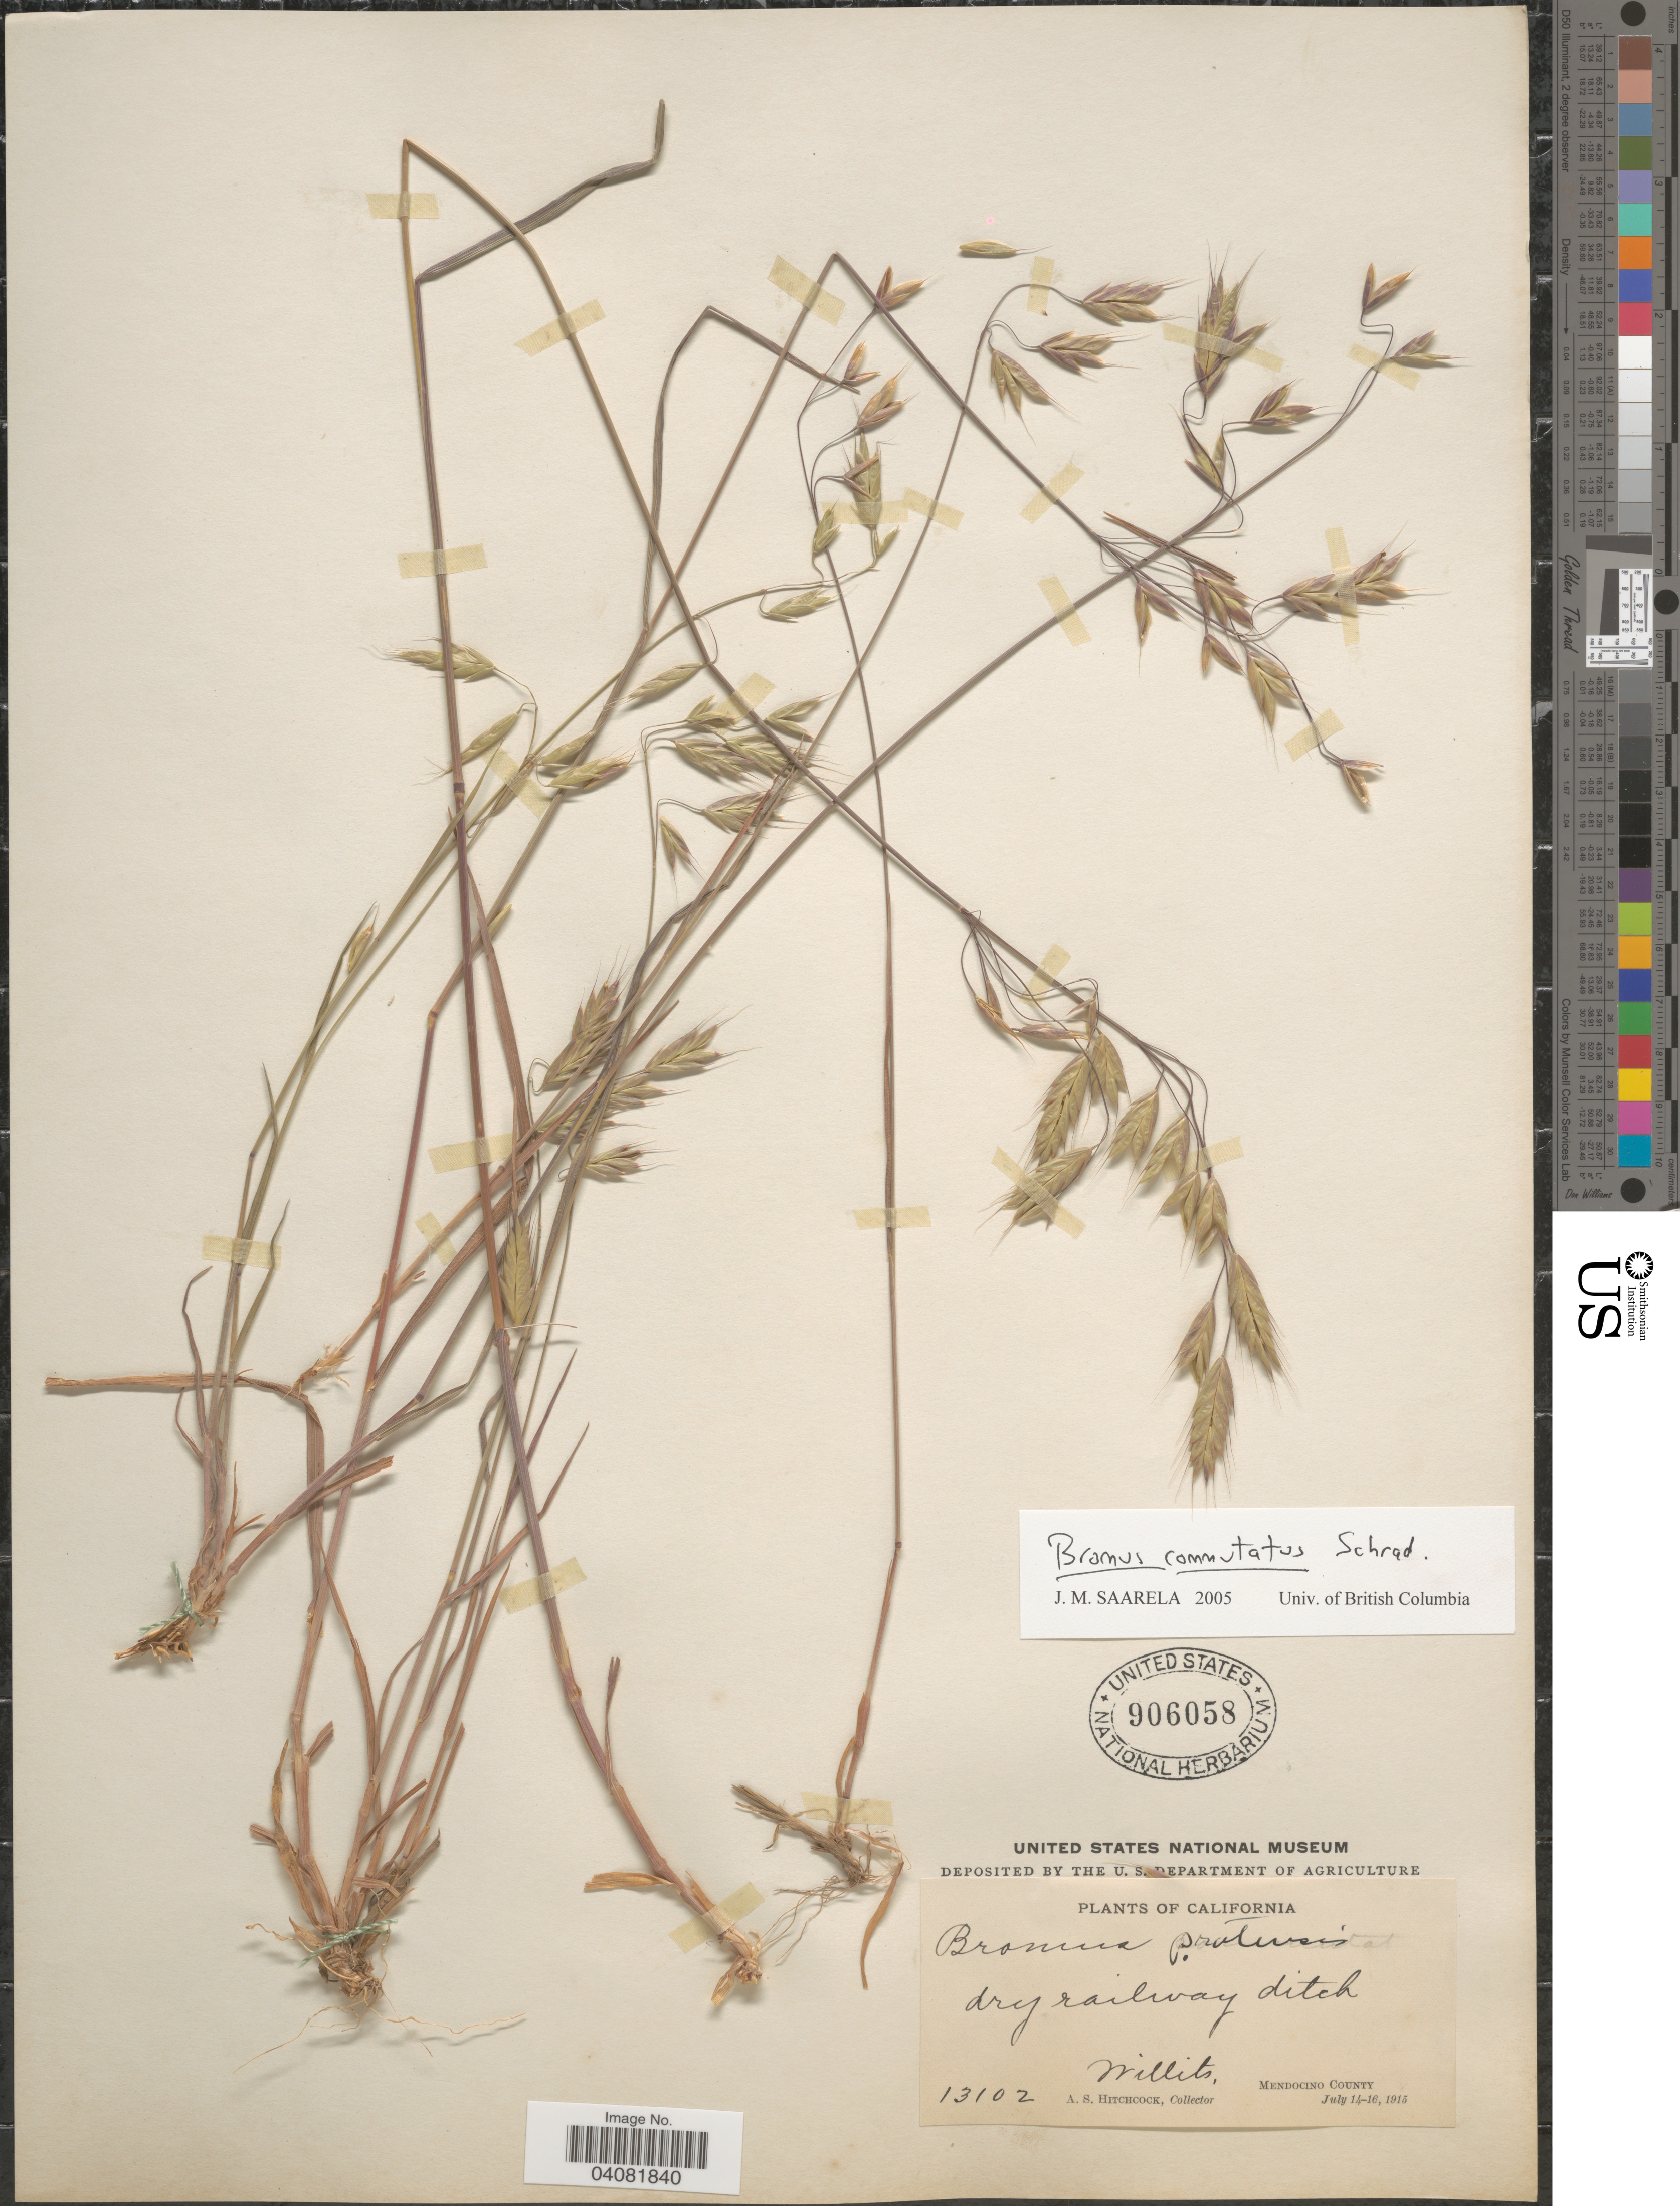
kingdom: Plantae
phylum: Tracheophyta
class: Liliopsida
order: Poales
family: Poaceae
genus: Bromus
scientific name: Bromus commutatus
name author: Schrad.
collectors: A. S. Hitchcock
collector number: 13102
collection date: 1915-07-14/1915-07-16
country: United States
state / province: California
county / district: Mendocino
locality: Dry railway ditch. Willits, Mendocino County.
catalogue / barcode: US 906058